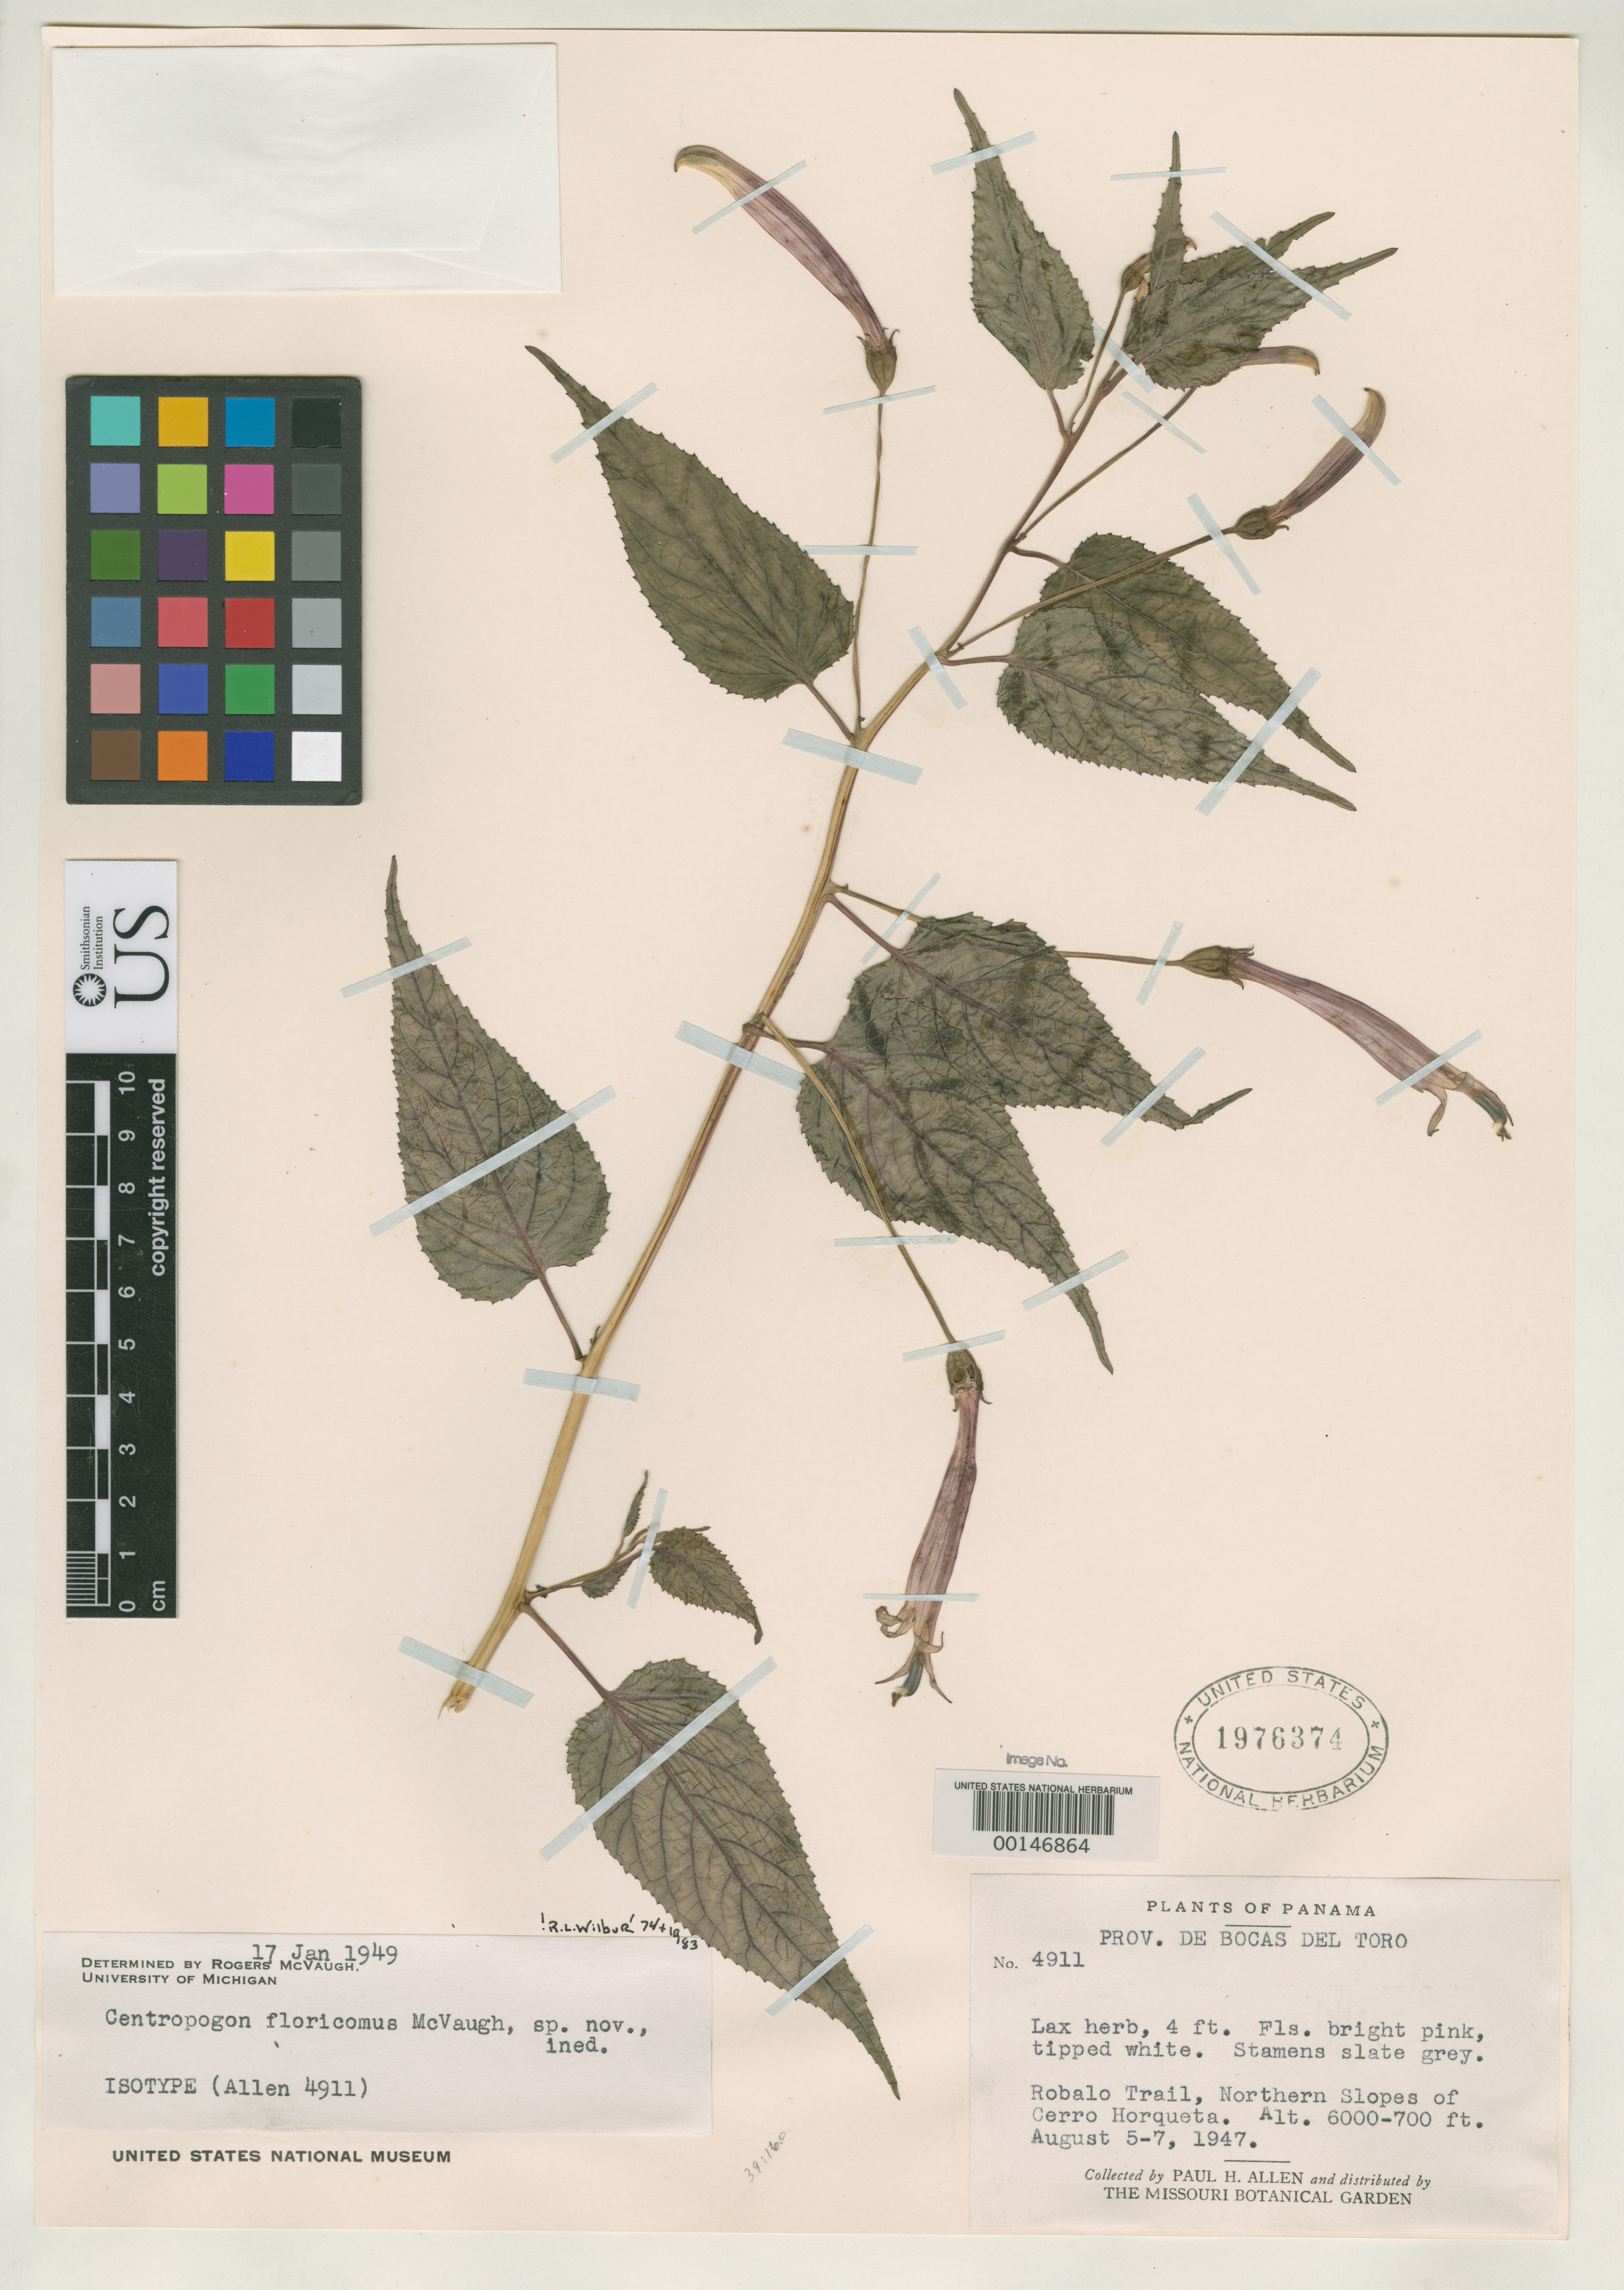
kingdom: Plantae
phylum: Tracheophyta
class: Magnoliopsida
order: Asterales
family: Campanulaceae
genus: Centropogon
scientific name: Centropogon floricomus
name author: McVaugh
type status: Isotype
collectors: P. H. Allen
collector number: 4911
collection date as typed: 05 Aug 1947 to 07 Aug 1947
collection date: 1947-08-05/1947-08-07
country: Panama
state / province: Bocas del Toro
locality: Robalo Trail, N slopes of Cerro Horqueta.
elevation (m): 6000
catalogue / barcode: US 1976374